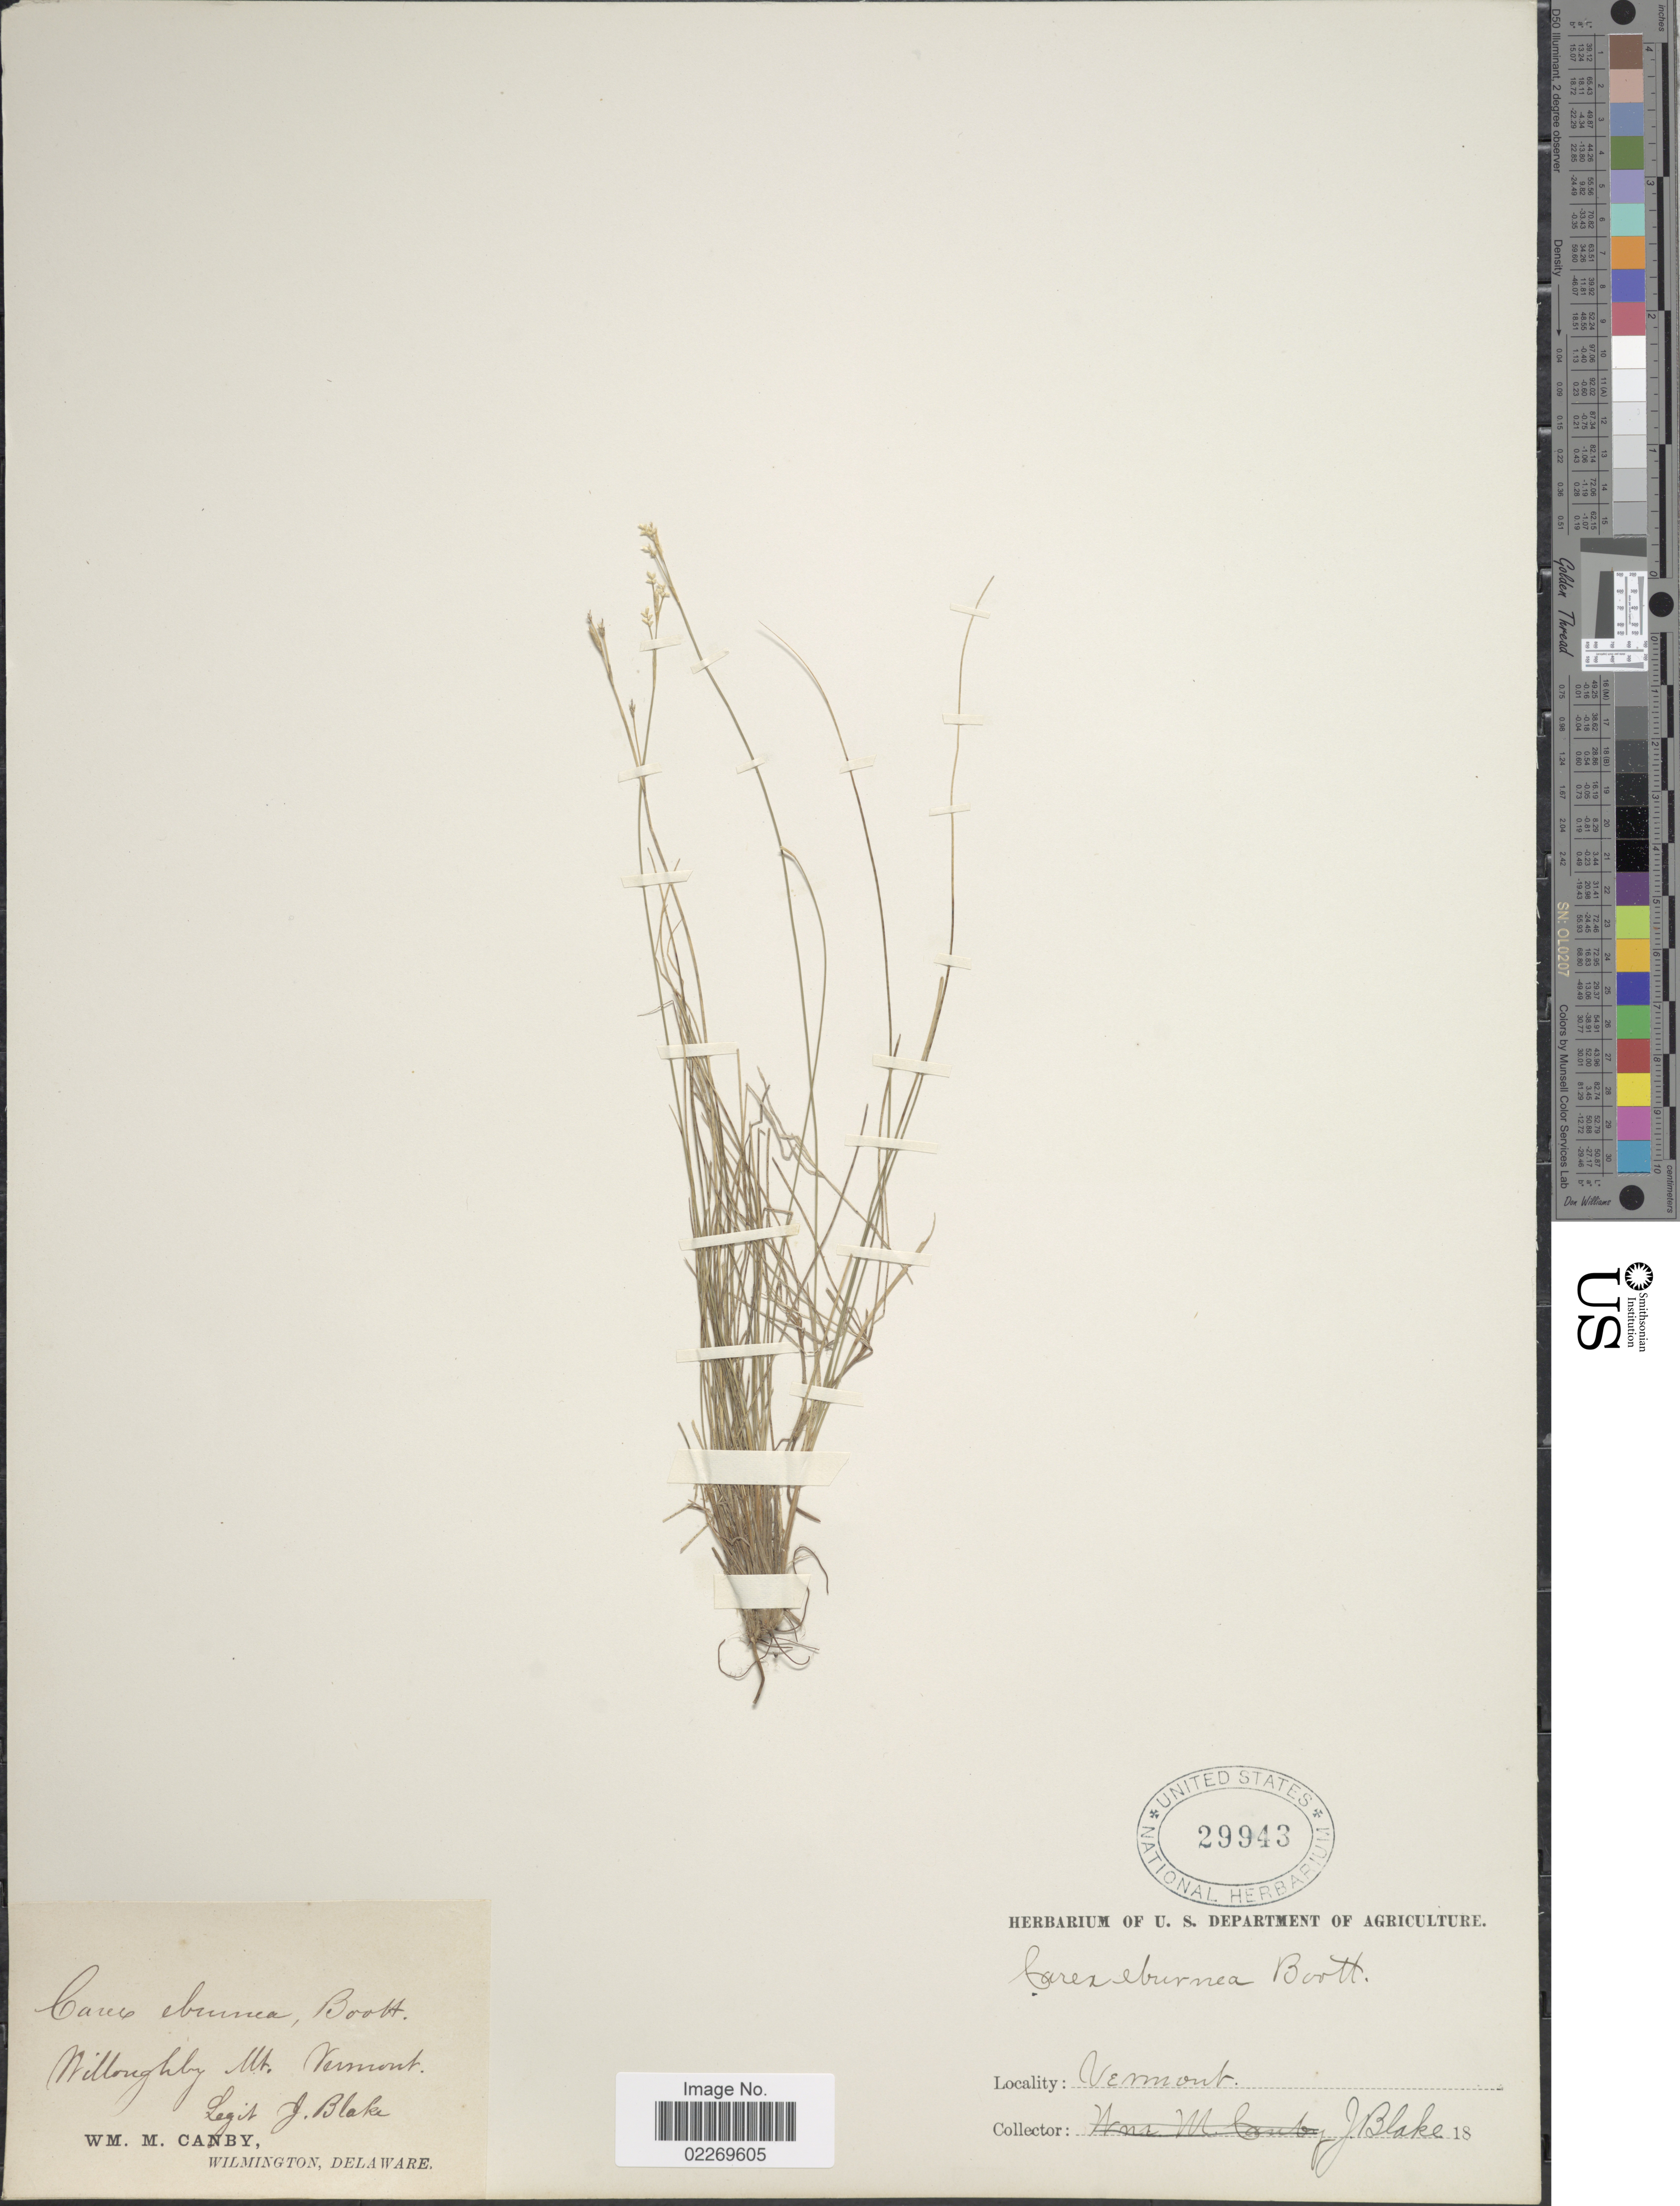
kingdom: Plantae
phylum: Tracheophyta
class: Liliopsida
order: Poales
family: Cyperaceae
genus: Carex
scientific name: Carex eburnea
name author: Boott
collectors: J. Blake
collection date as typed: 18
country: United States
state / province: Vermont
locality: Willoughby Mt.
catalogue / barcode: US 29943